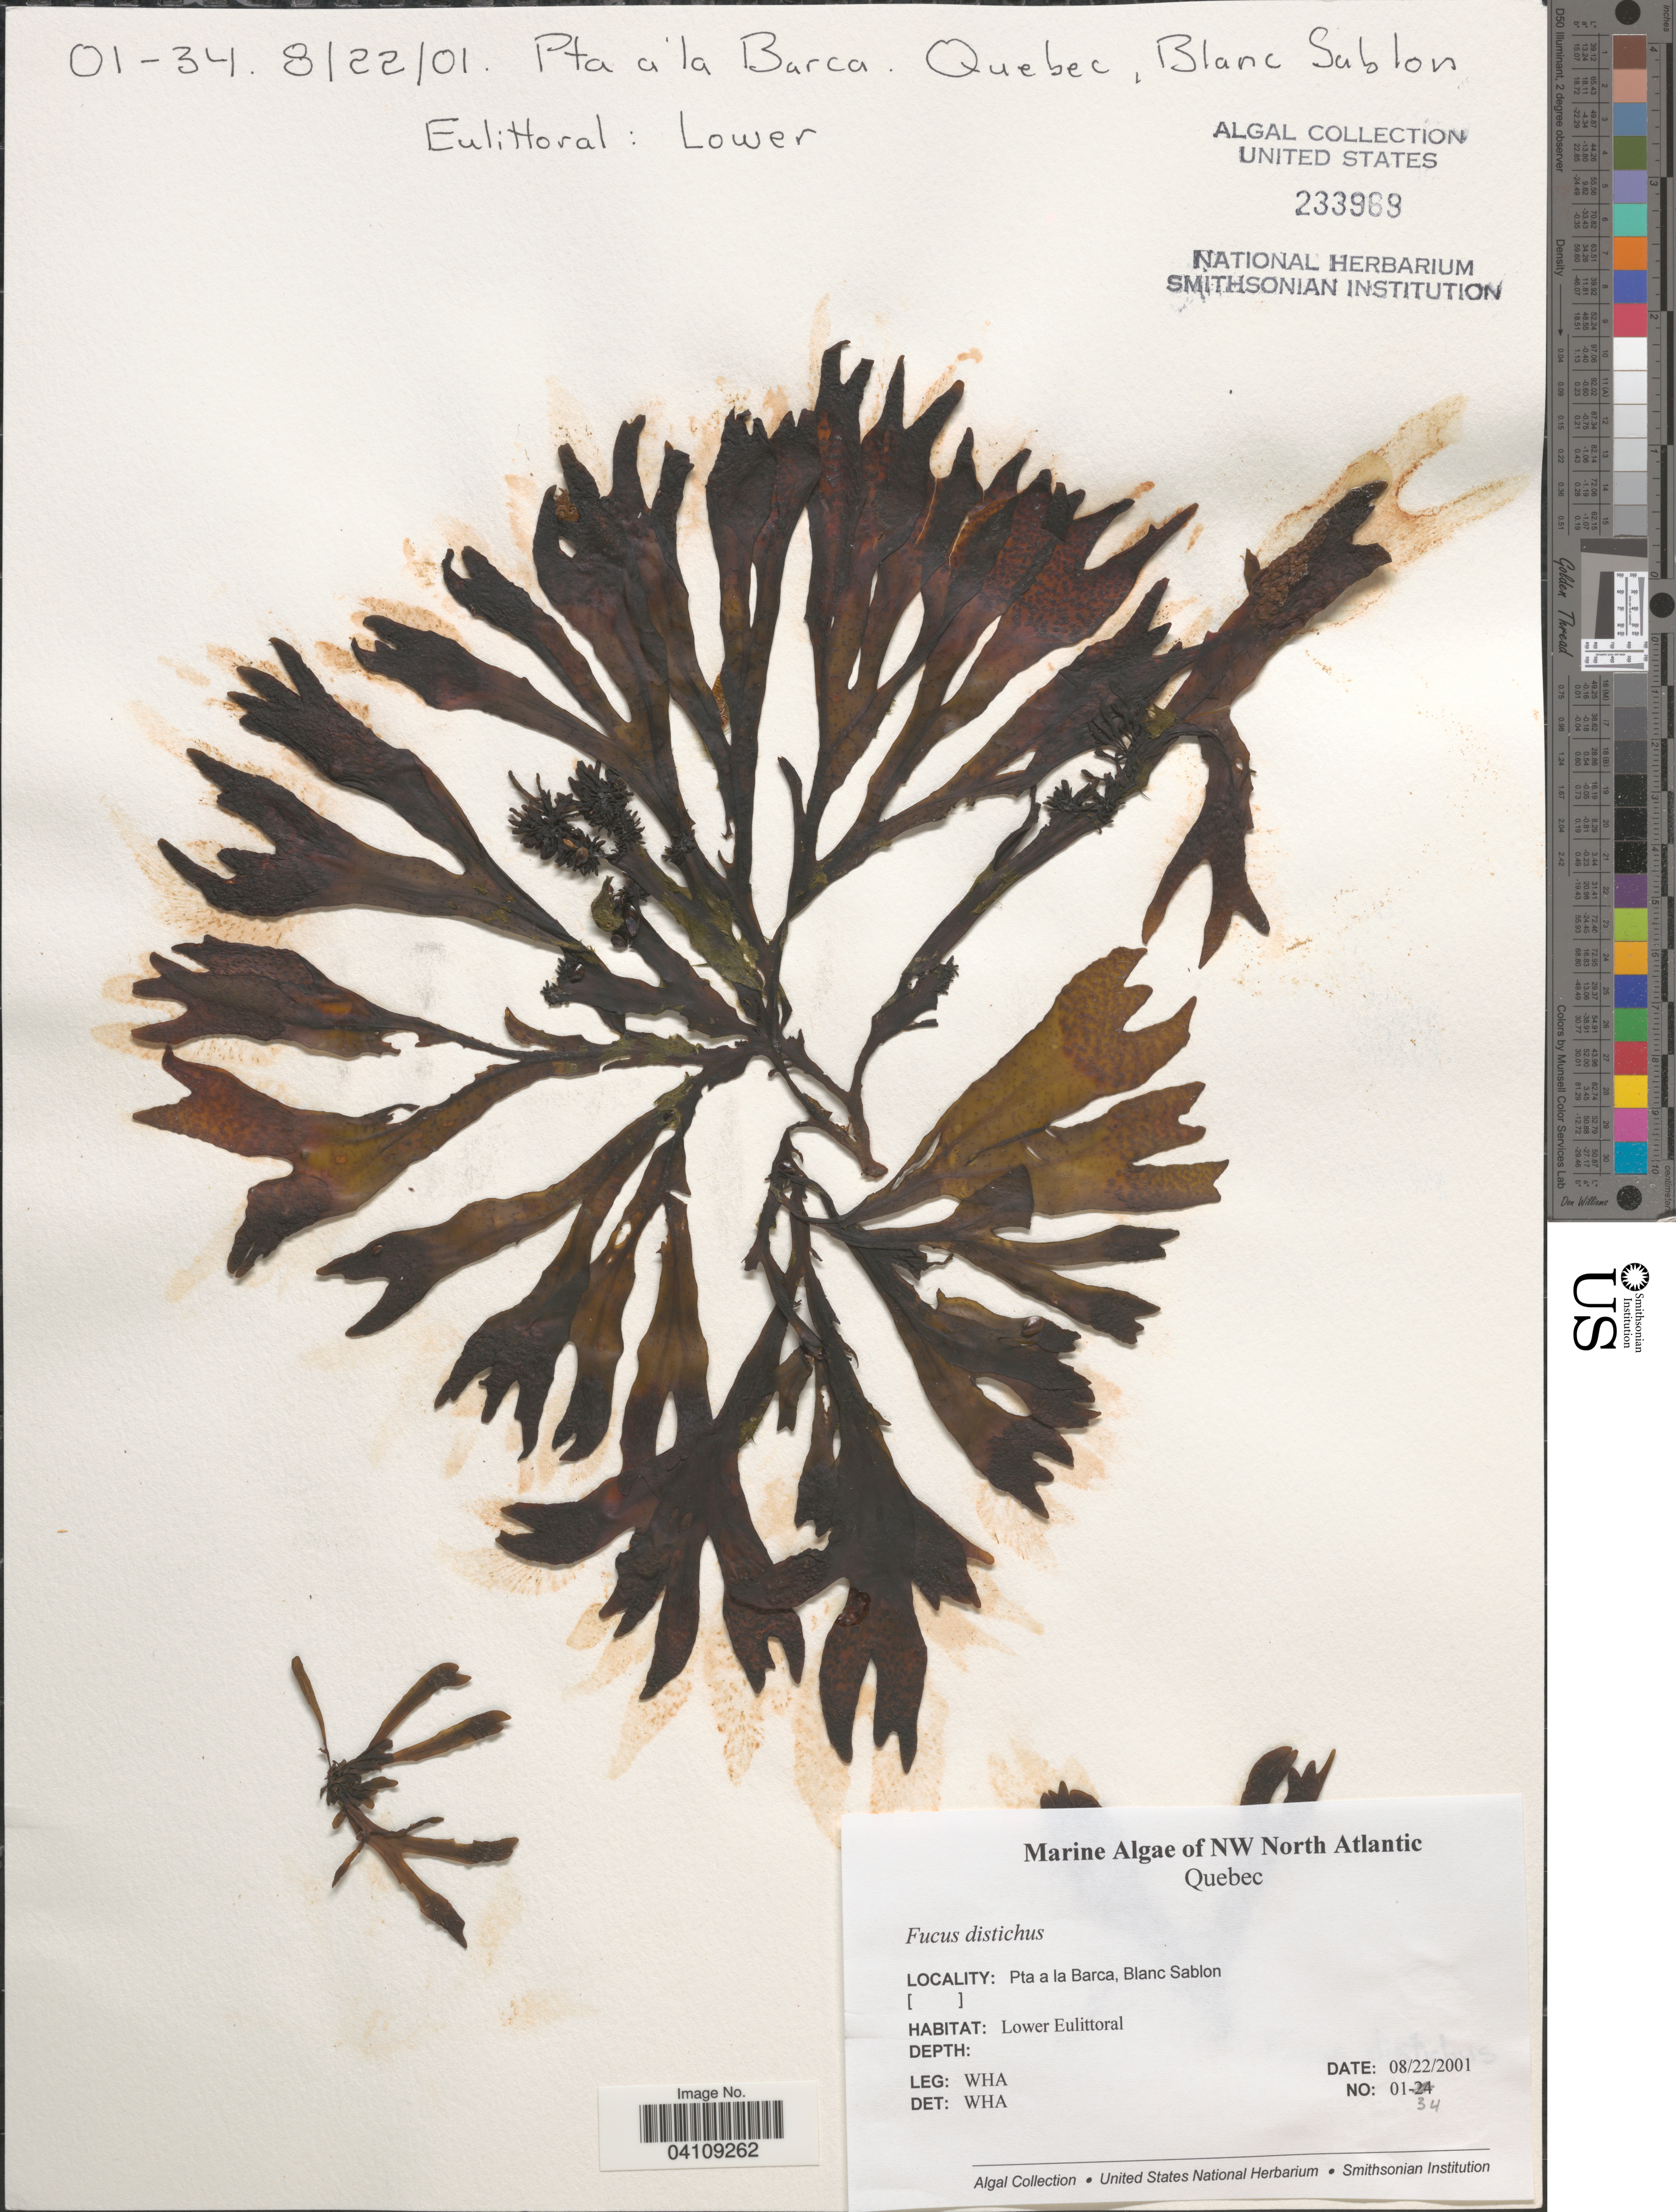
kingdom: Chromista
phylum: Ochrophyta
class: Phaeophyceae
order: Fucales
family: Fucaceae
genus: Fucus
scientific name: Fucus distichus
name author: L.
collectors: W. H. Adey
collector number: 01-34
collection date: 2001-08-22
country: Canada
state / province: Quebec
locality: NW North Atlantic. Pta. a la Barca, Blanc Sablon.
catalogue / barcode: US 233969